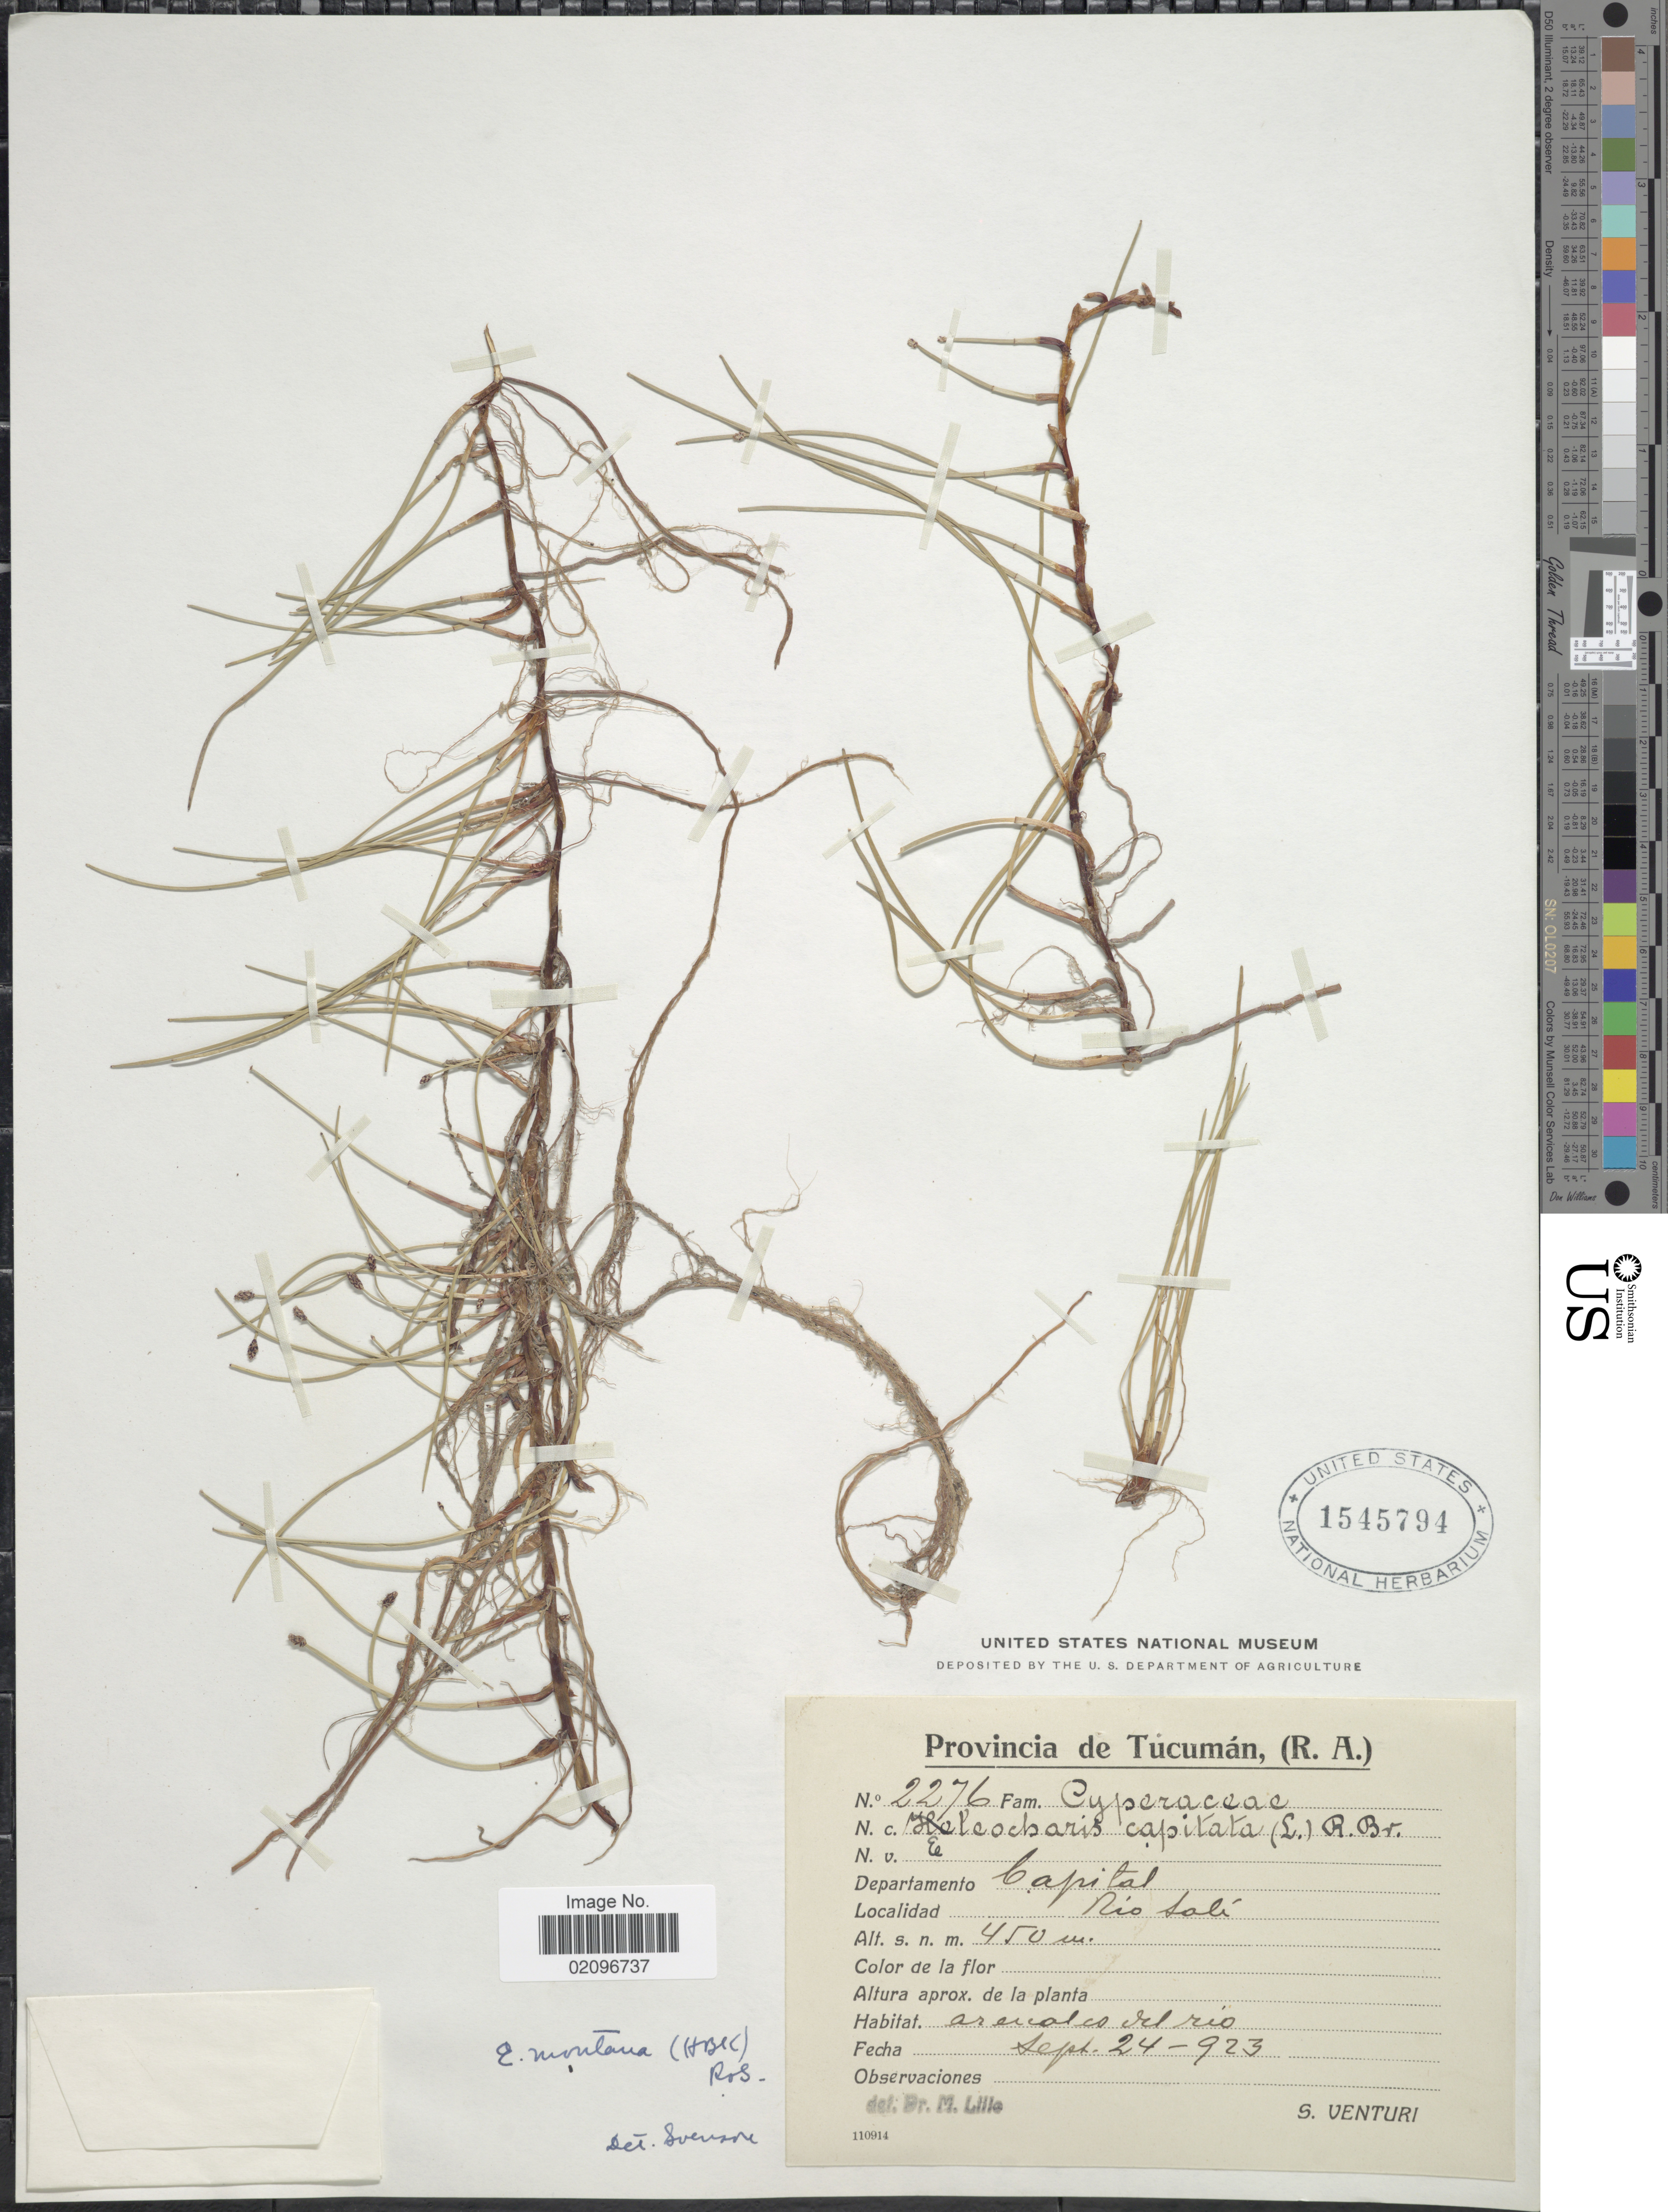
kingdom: Plantae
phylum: Tracheophyta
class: Liliopsida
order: Poales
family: Cyperaceae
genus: Eleocharis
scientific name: Eleocharis montana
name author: (Kunth) Roem. & Schult.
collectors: S. Venturi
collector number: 2276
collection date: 1923-09-24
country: Argentina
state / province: Tucuman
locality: (R.A.) Departamento Capital. Rio Salí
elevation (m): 450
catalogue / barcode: US 1545794